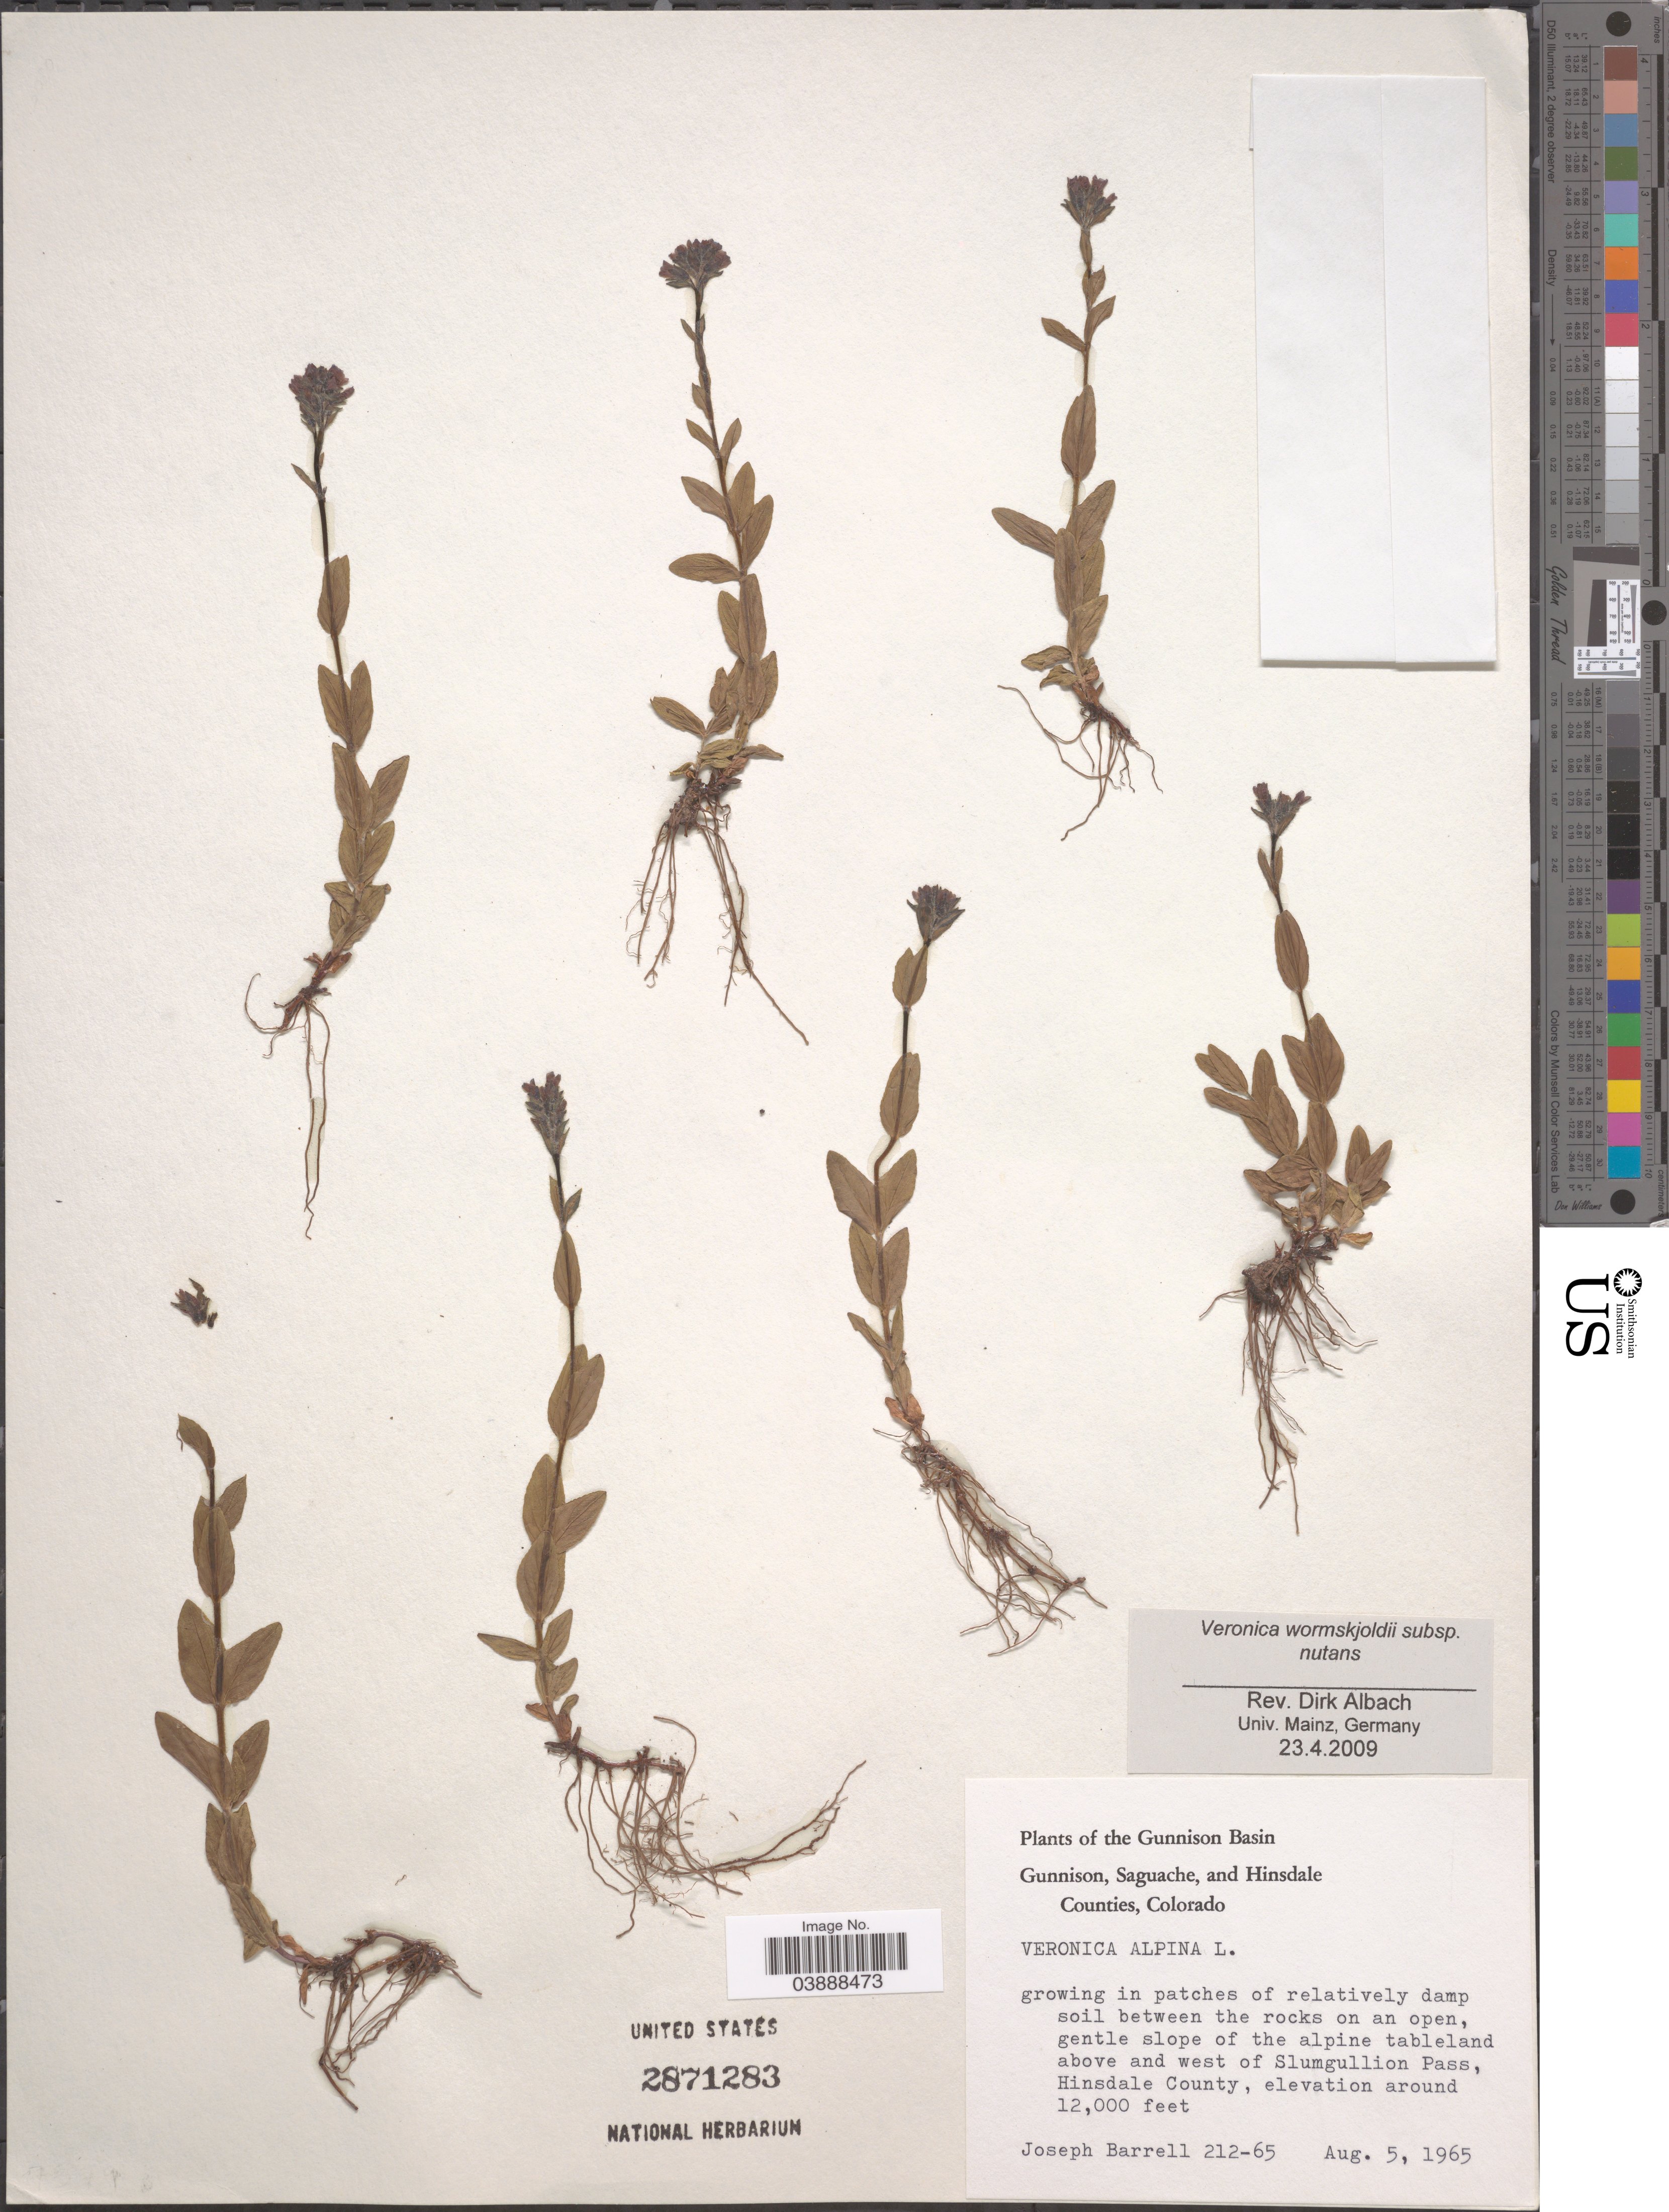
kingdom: Plantae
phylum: Tracheophyta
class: Magnoliopsida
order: Lamiales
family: Plantaginaceae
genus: Veronica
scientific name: Veronica wormskjoldii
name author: Roem. & Schult.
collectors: J. Barrell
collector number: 212-65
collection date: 1965-08-05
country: United States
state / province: Colorado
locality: The Gunnison Basin. Above and west of Slumgullion Pass, Hinsdale County.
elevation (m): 3658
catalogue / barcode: US 2871283